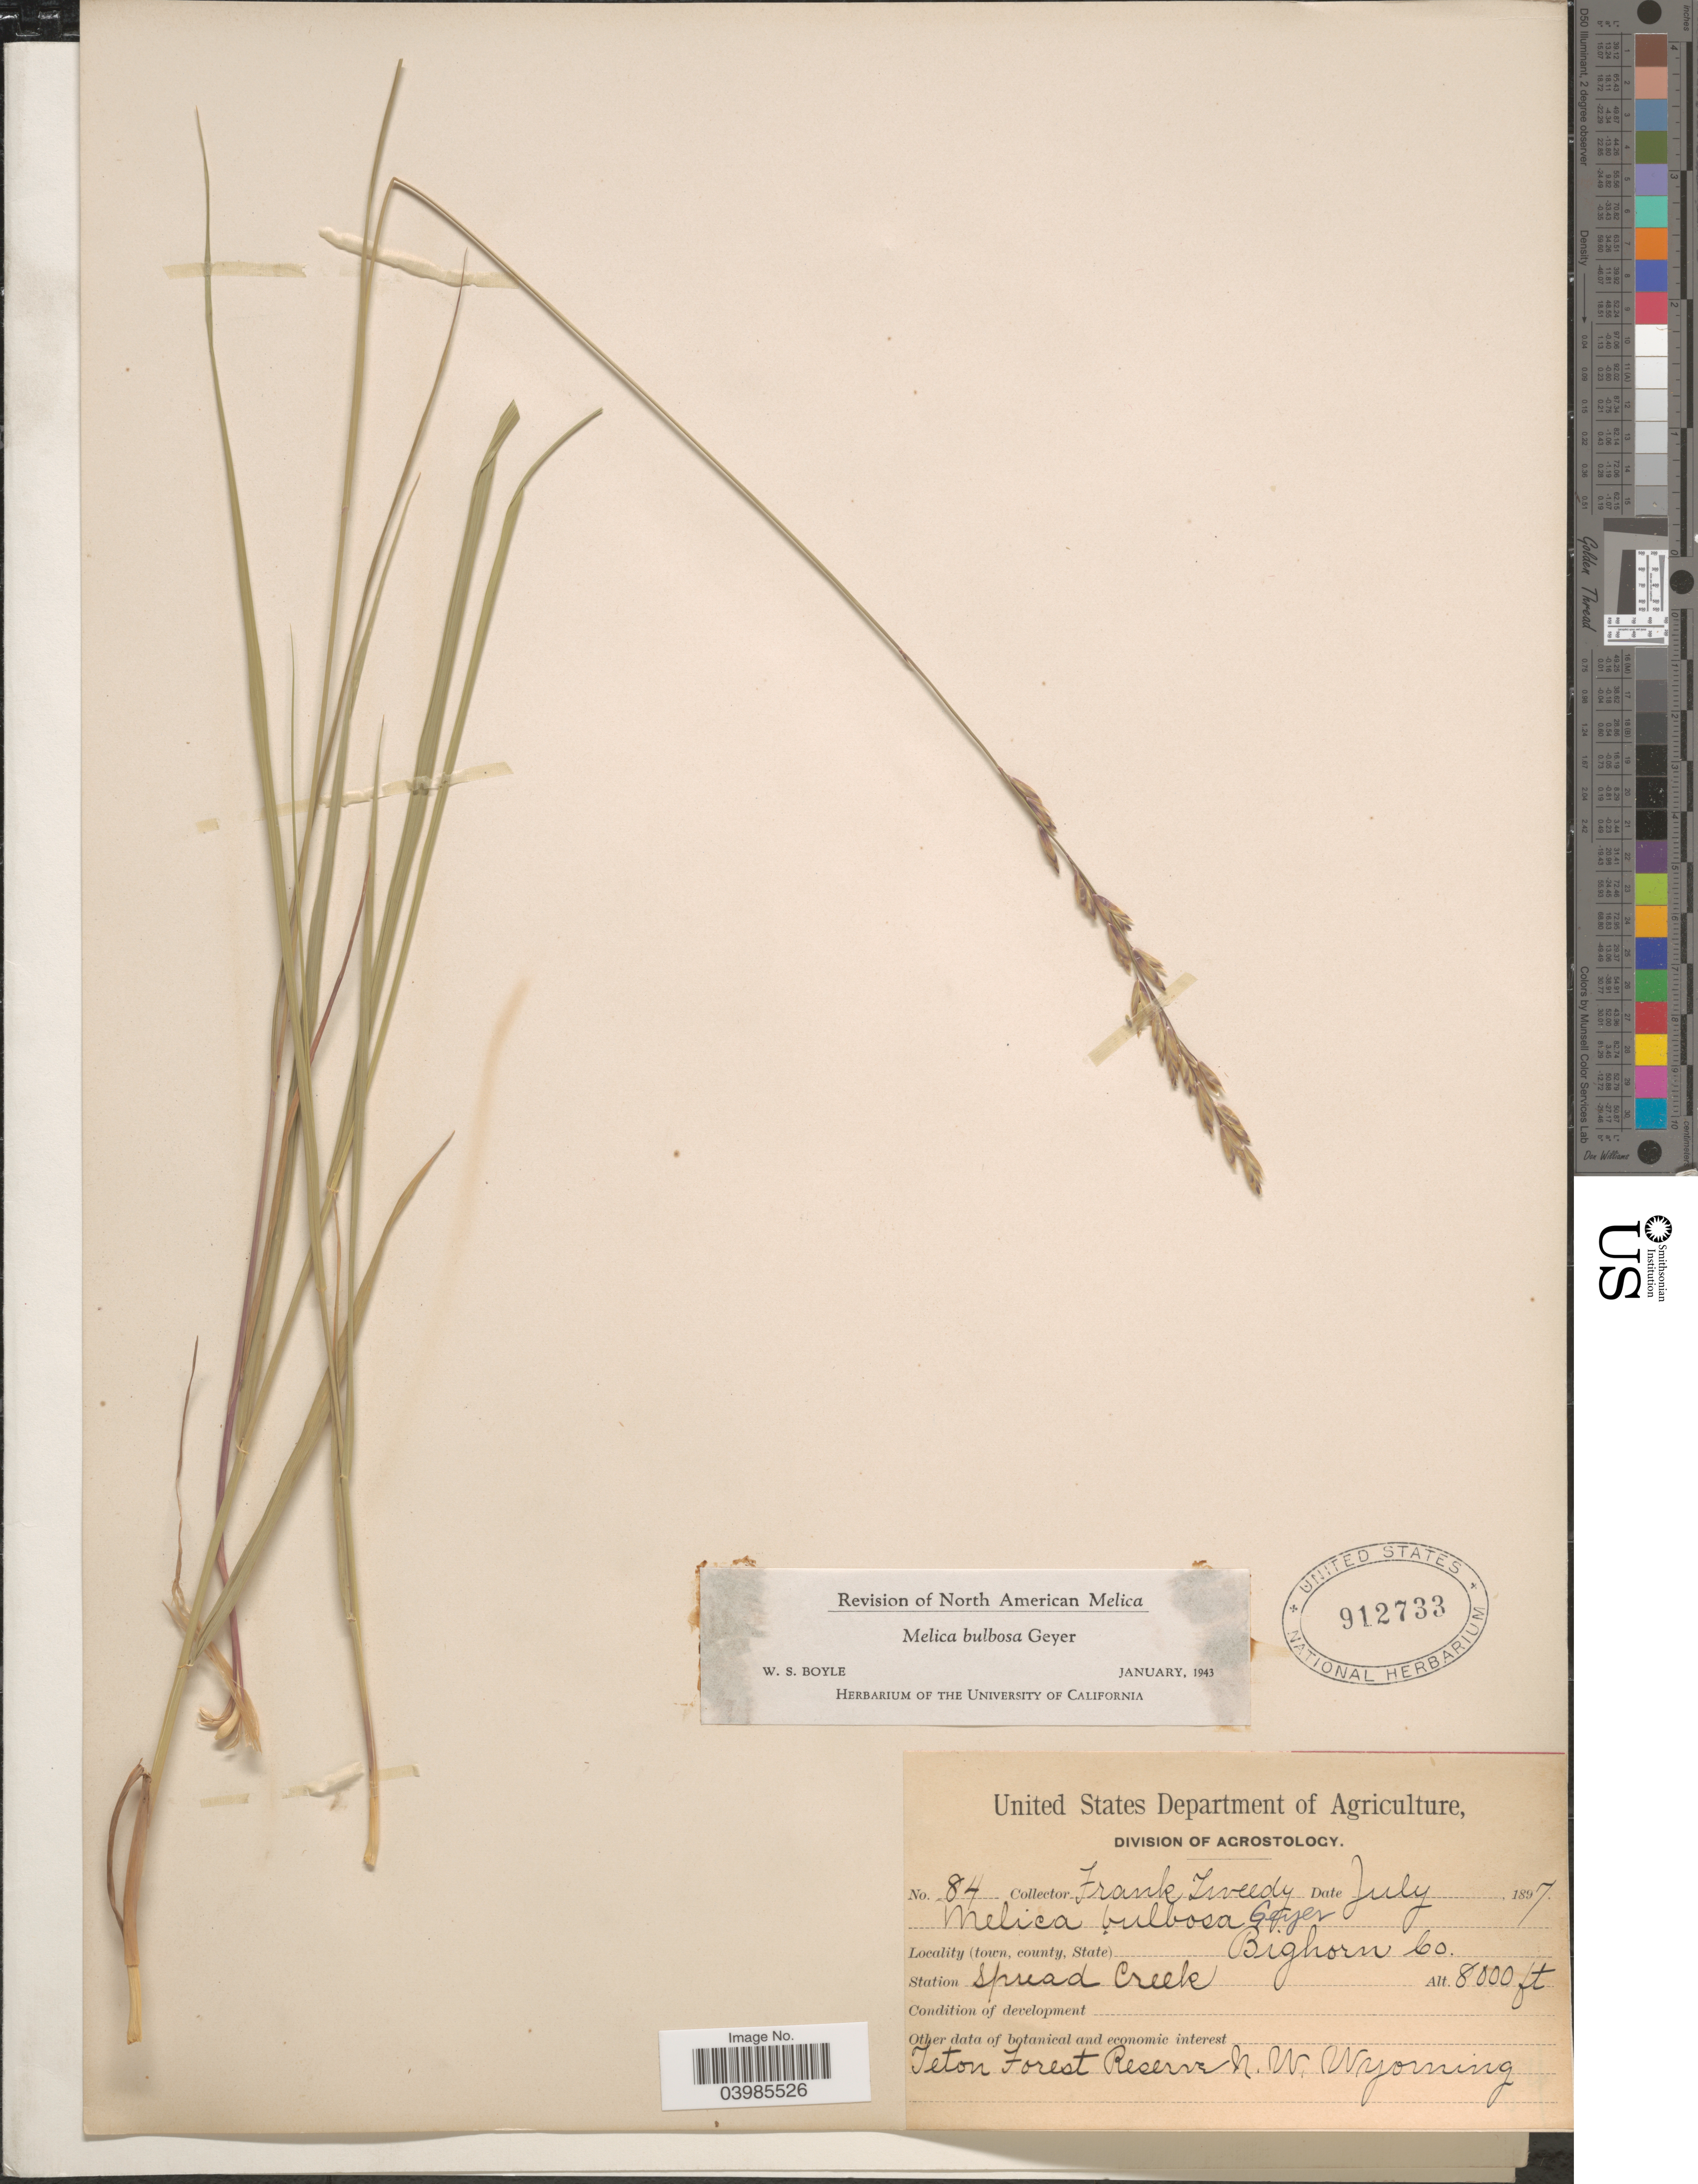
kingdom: Plantae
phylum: Tracheophyta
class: Liliopsida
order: Poales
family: Poaceae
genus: Melica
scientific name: Melica bulbosa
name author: Geyer ex Porter & J.M. Coult.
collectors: F. Tweedy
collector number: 84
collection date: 1897-07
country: United States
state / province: Wyoming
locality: Bighorn Co. Station Spread Creek. Teton Forest Reserve N.W. Wyoming.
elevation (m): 2438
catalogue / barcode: US 912733